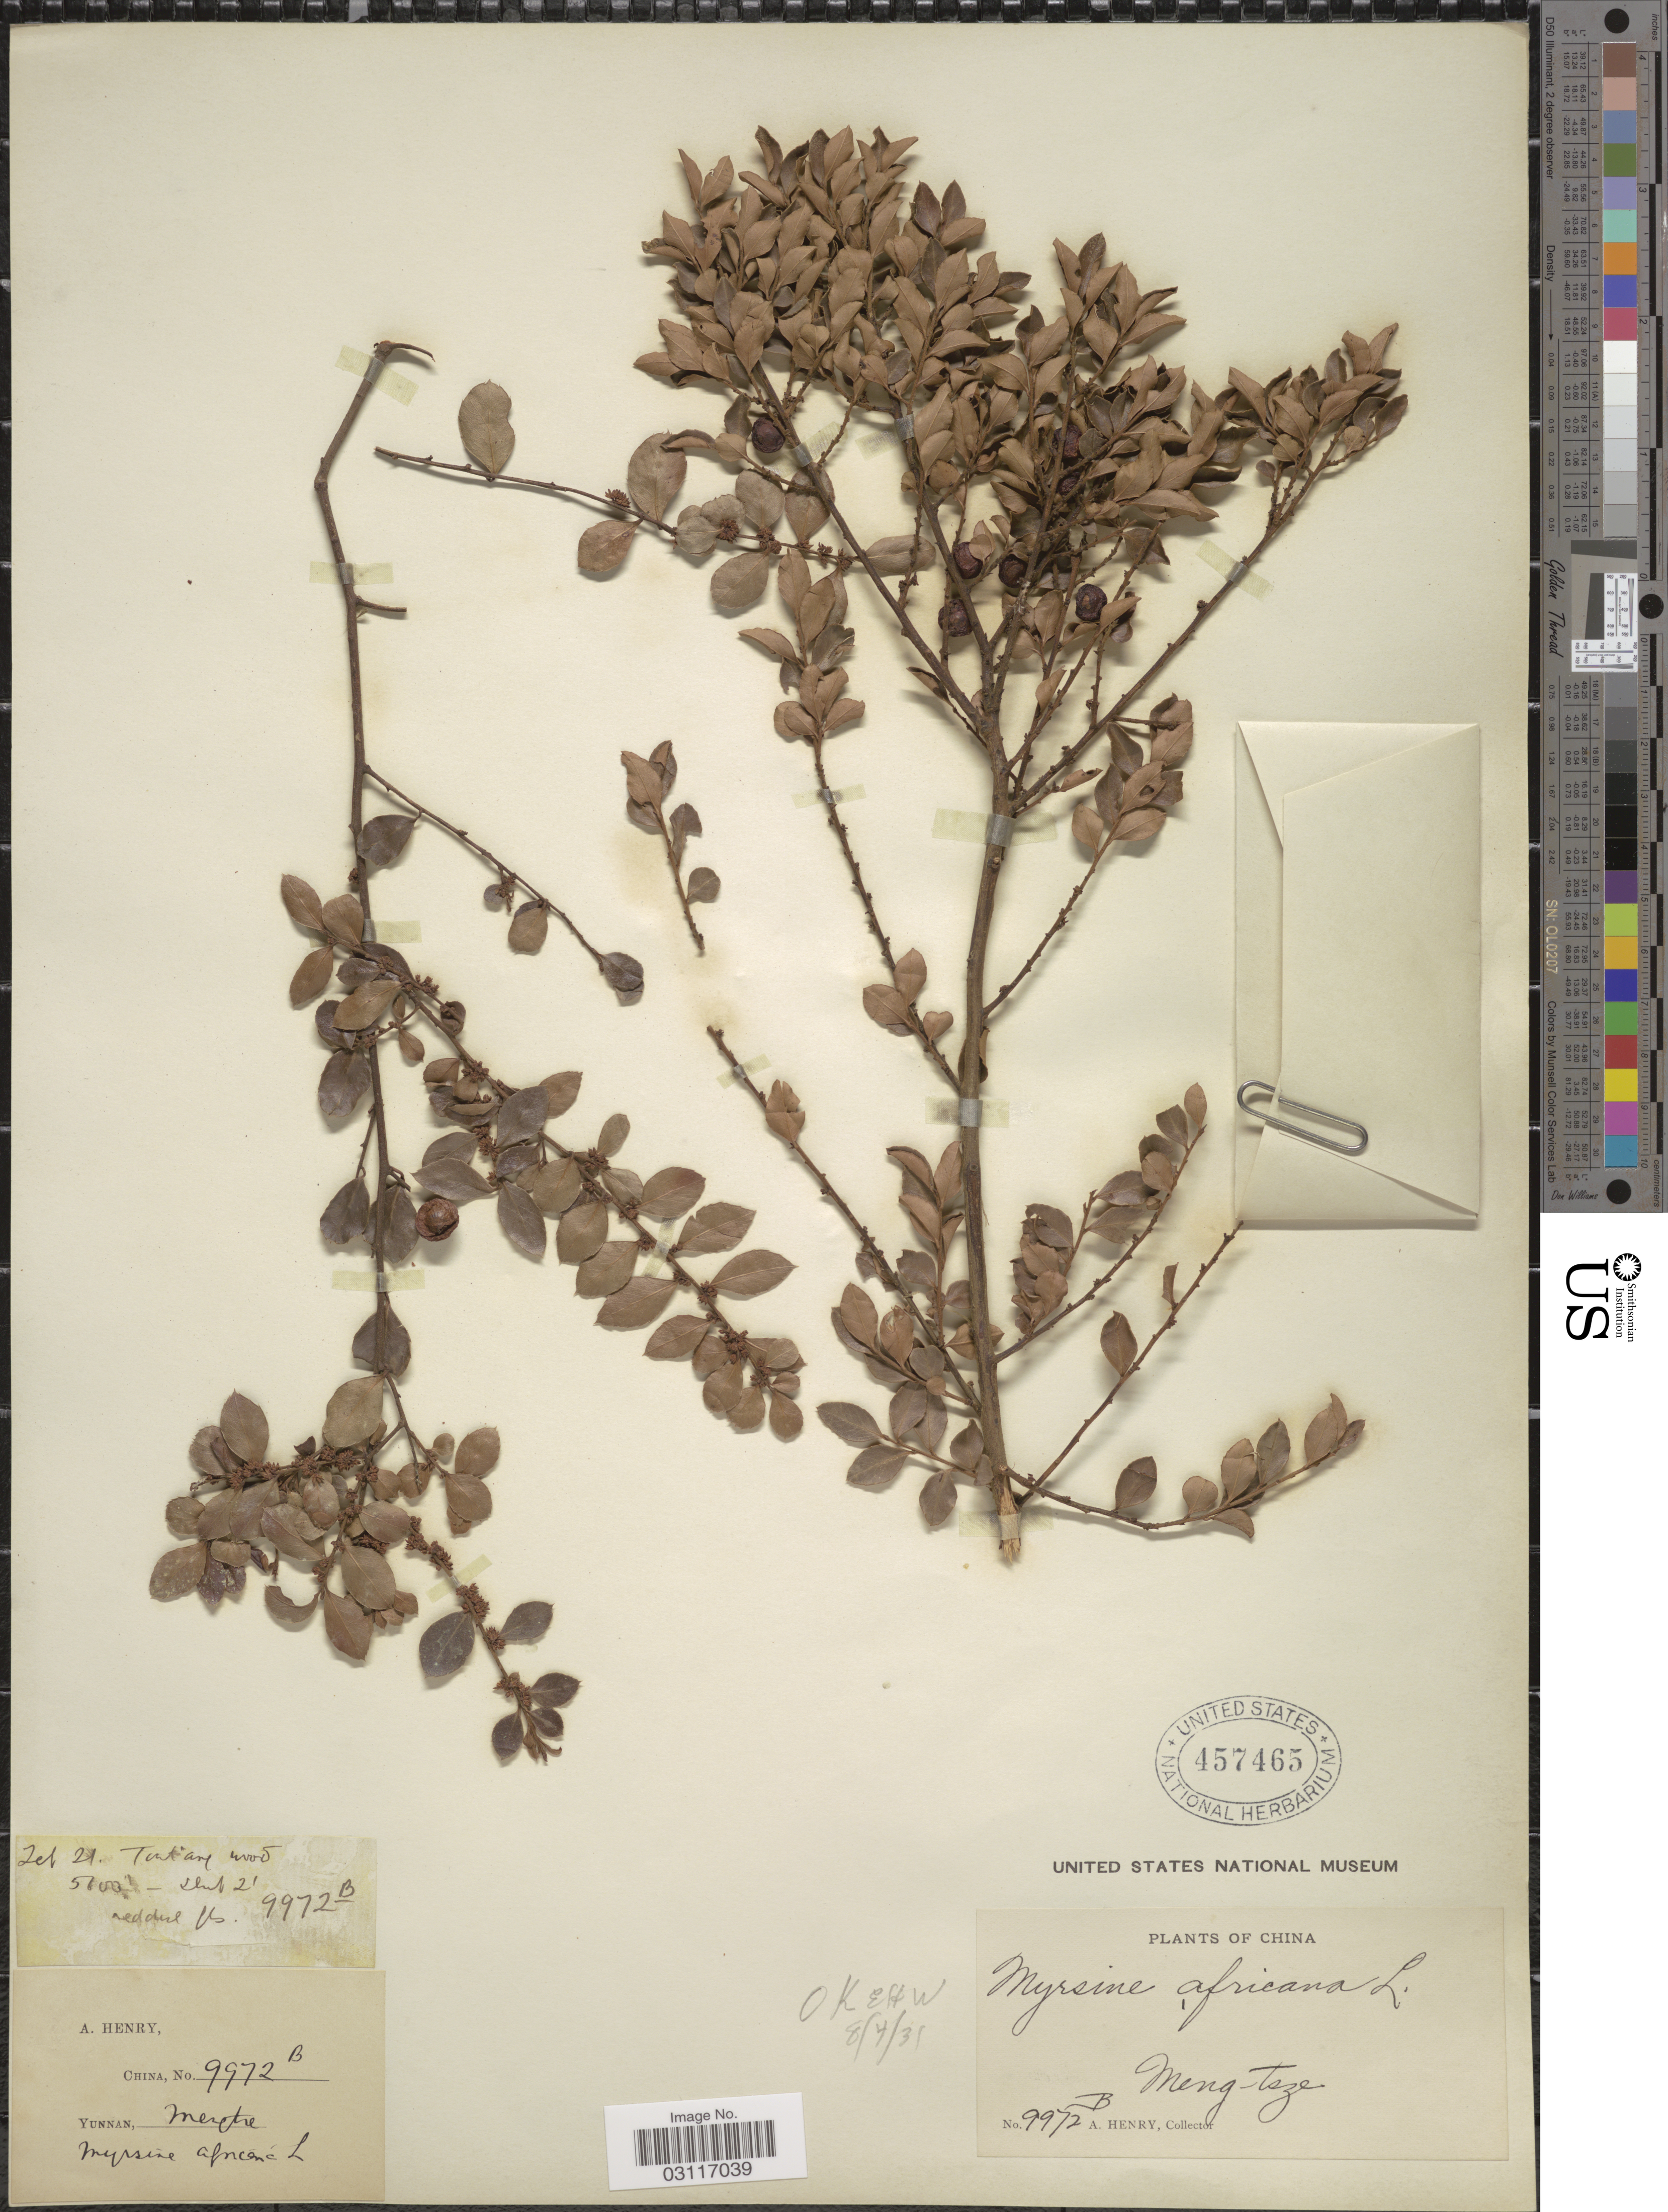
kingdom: Plantae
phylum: Tracheophyta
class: Magnoliopsida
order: Ericales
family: Primulaceae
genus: Myrsine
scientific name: Myrsine africana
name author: L.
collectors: A. Henry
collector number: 9972 B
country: China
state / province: Yunnan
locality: Meng-tze.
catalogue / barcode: US 457465